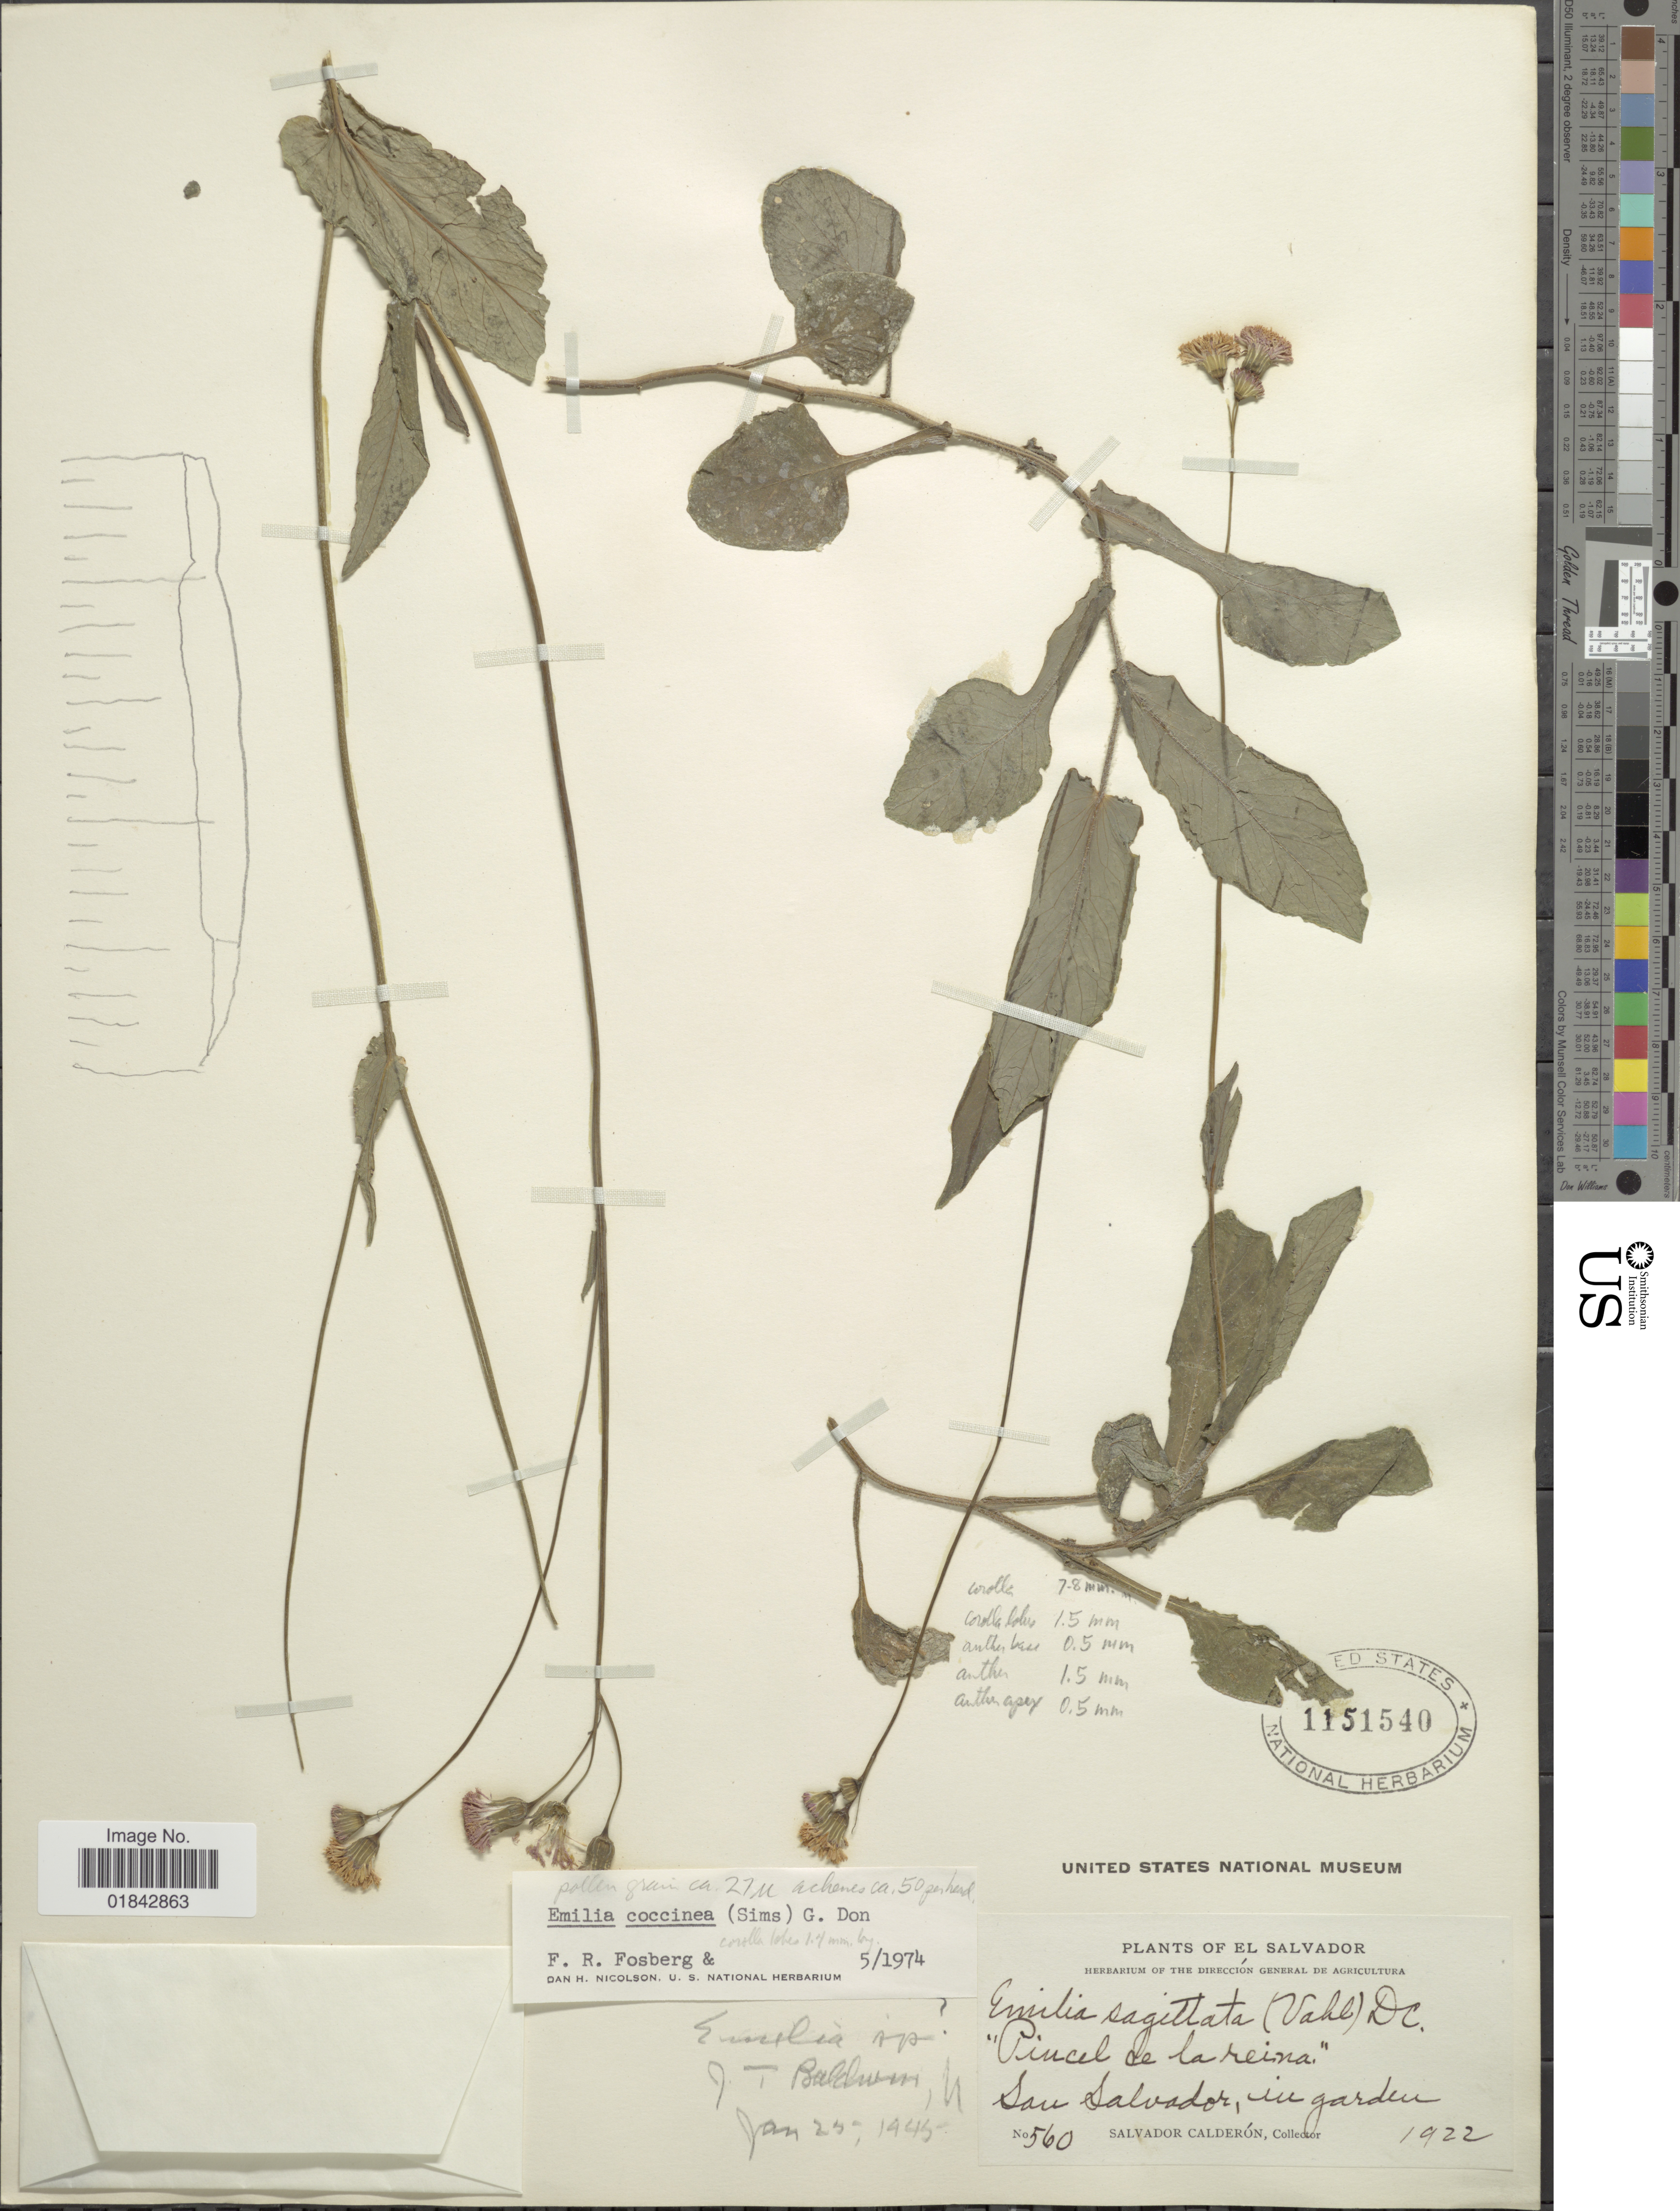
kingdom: Plantae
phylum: Tracheophyta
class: Magnoliopsida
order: Asterales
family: Asteraceae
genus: Emilia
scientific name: Emilia coccinea (Sims) Sweet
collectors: S. Calderón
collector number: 560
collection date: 1922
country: El Salvador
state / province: San Salvador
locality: Pincel de la reina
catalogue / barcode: US 1151540